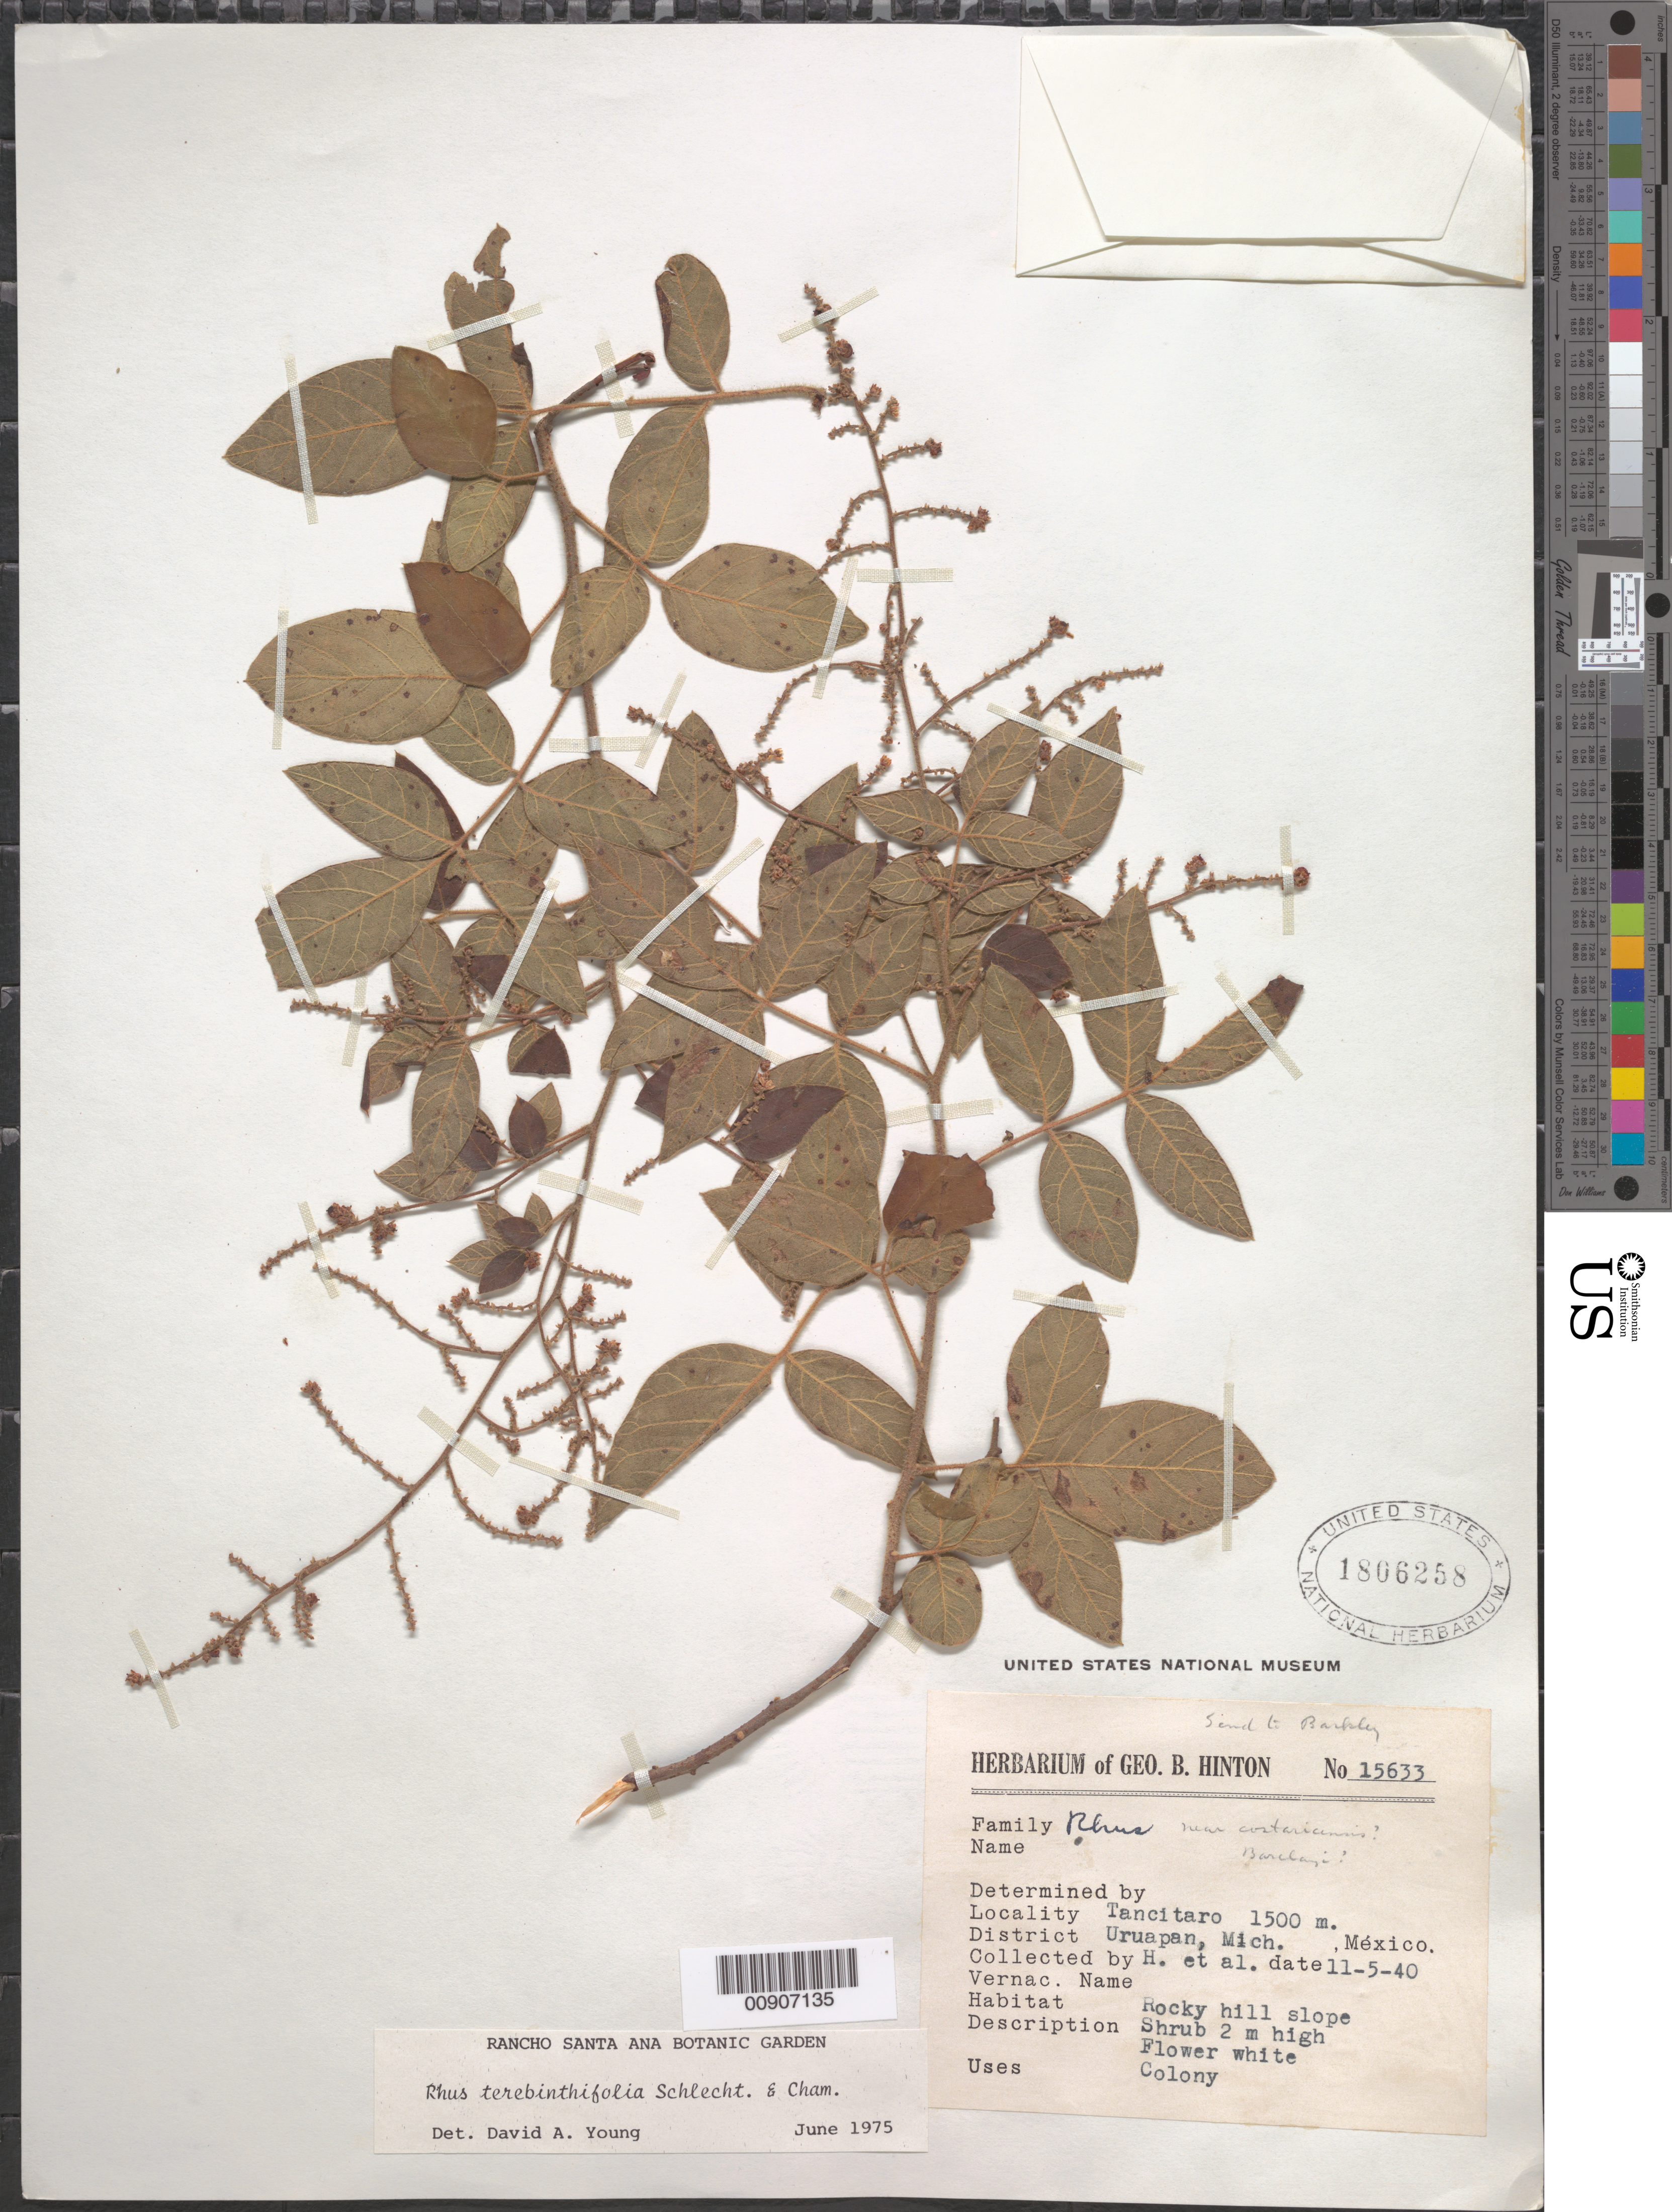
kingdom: Plantae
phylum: Tracheophyta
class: Magnoliopsida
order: Sapindales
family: Anacardiaceae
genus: Rhus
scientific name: Rhus terebinthifolia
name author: Schltdl. & Cham.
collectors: G. B. Hinton & et al.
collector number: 15633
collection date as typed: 05 Nov 1940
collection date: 1940-11-05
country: Mexico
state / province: Michoacán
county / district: Uruapan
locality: Tancítaro, District Uruapan , Michoacán.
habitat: Rocky hill slope.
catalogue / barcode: US 1806258